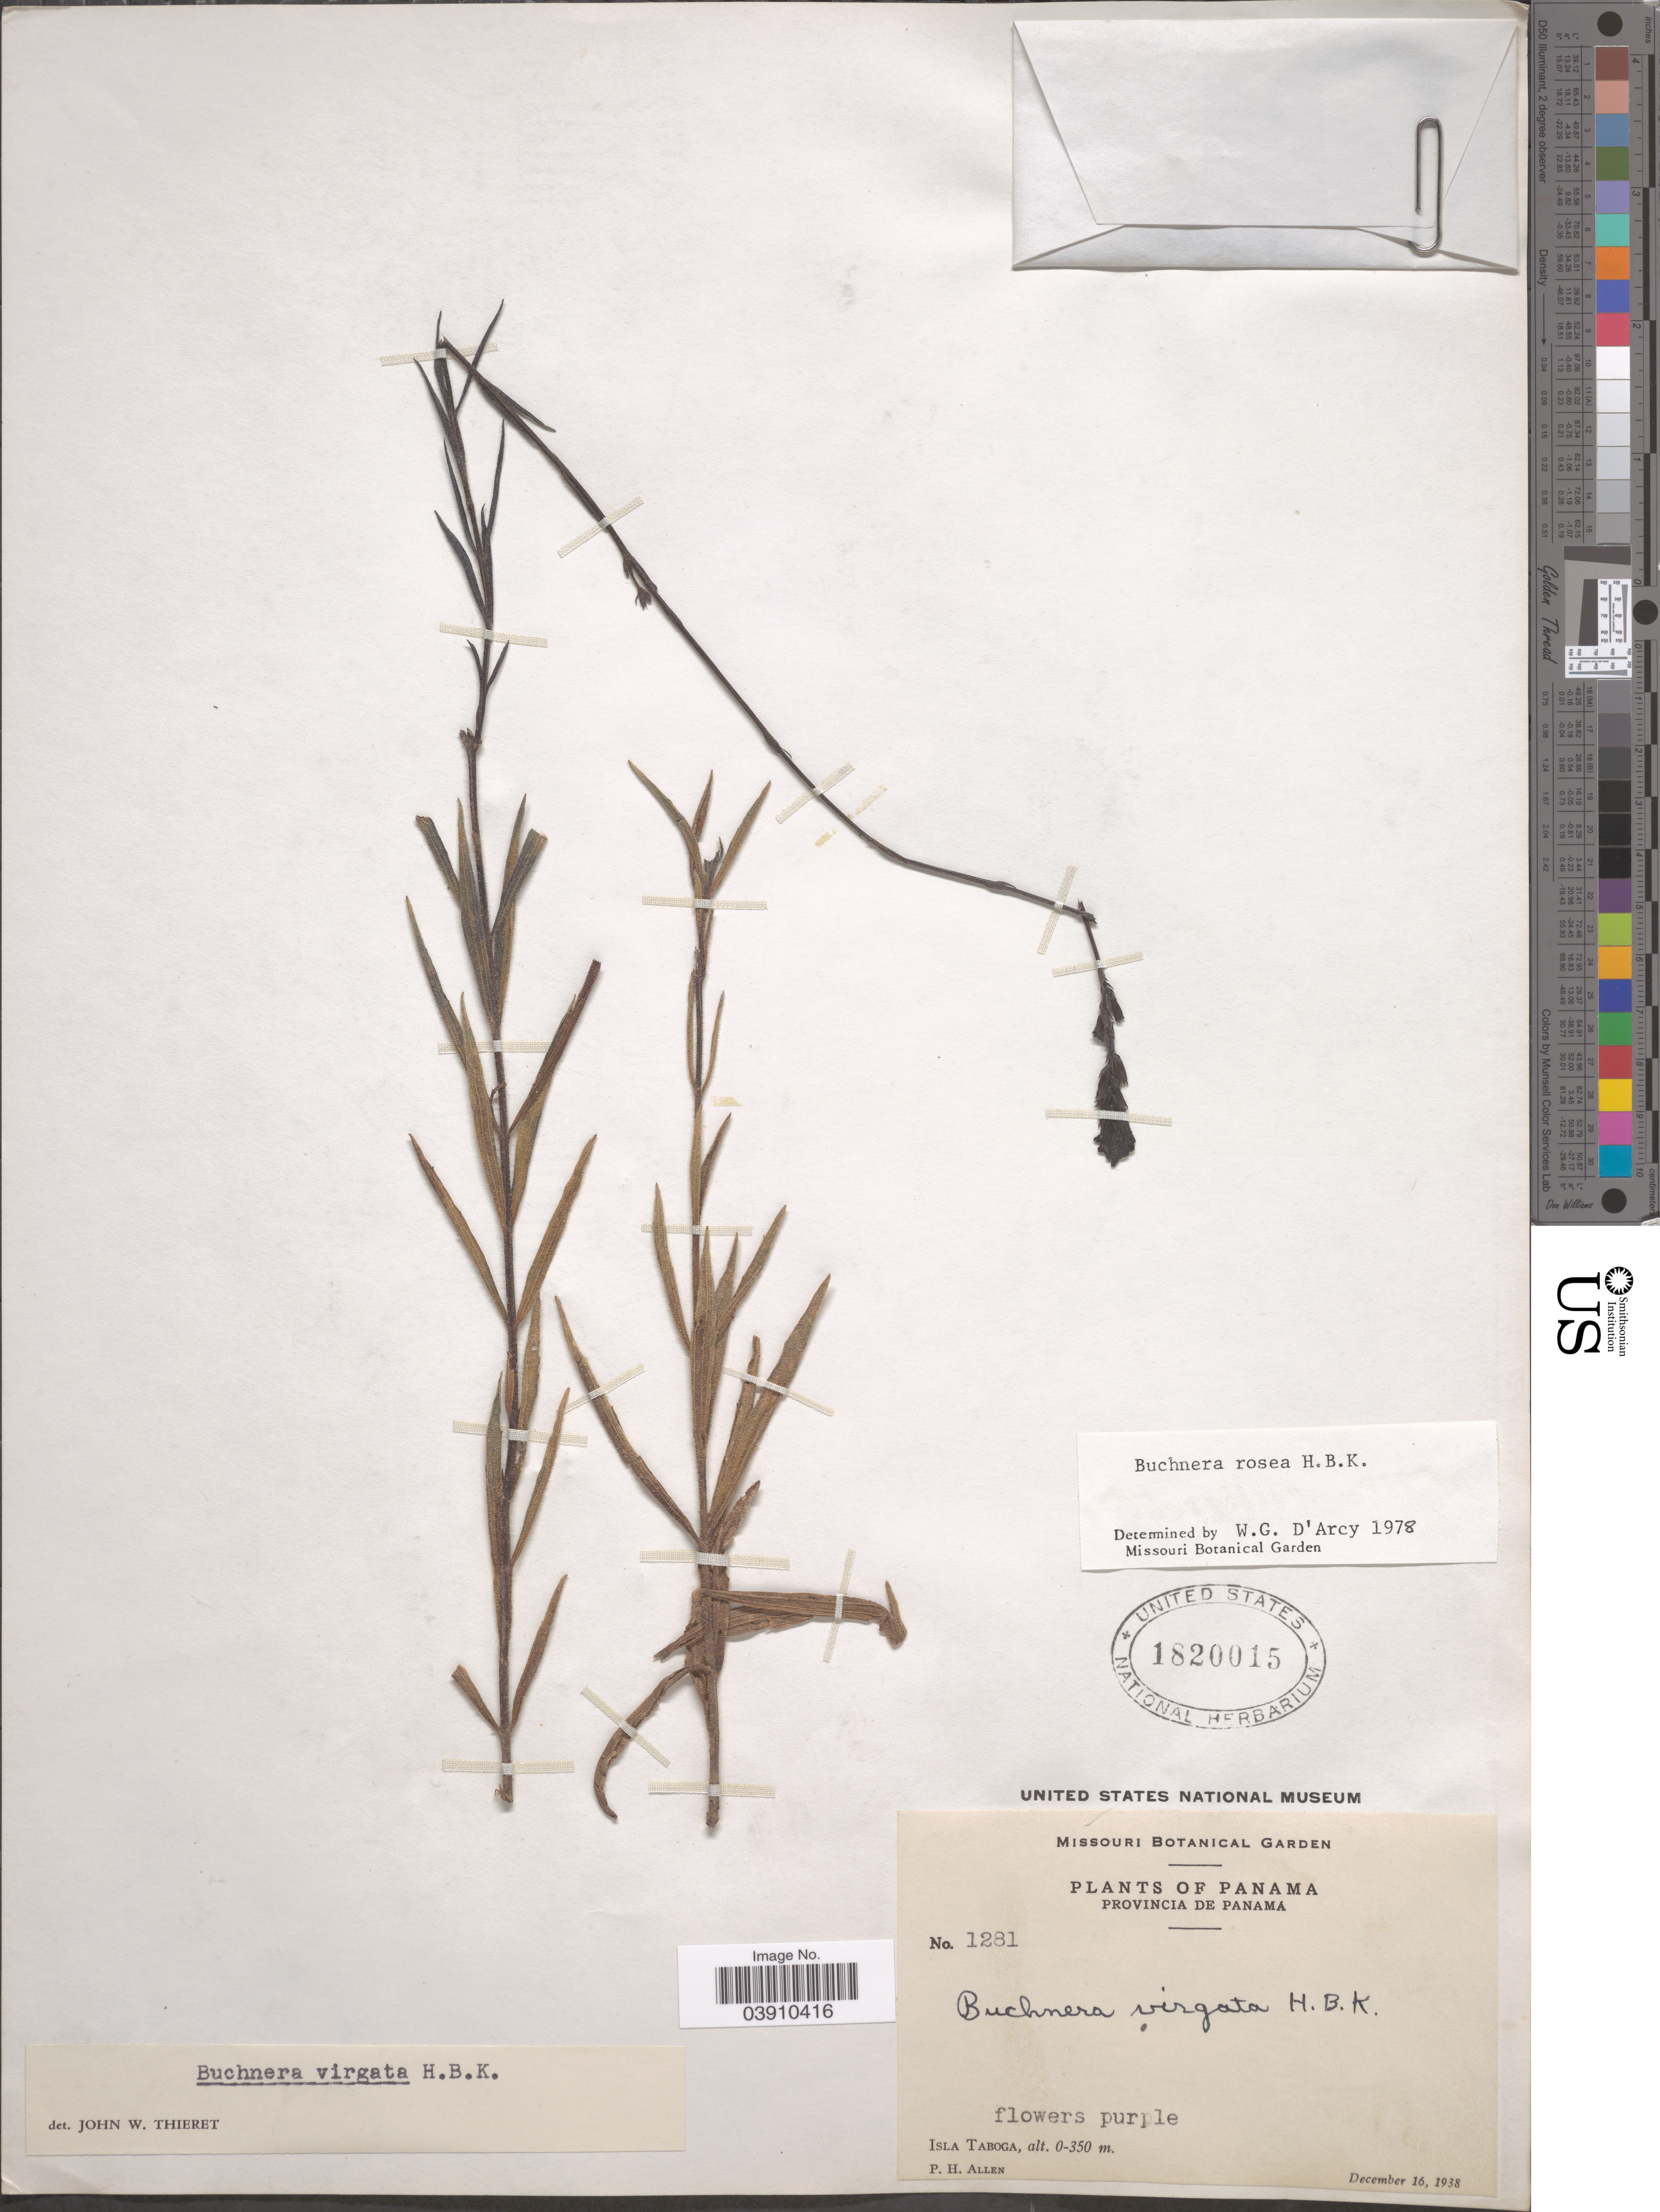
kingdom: Plantae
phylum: Tracheophyta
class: Magnoliopsida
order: Lamiales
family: Orobanchaceae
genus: Buchnera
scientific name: Buchnera rosea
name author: Kunth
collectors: P. H. Allen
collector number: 1281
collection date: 1938-12-16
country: Panama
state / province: Panamá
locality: Isla Taboga.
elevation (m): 0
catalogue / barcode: US 1820015